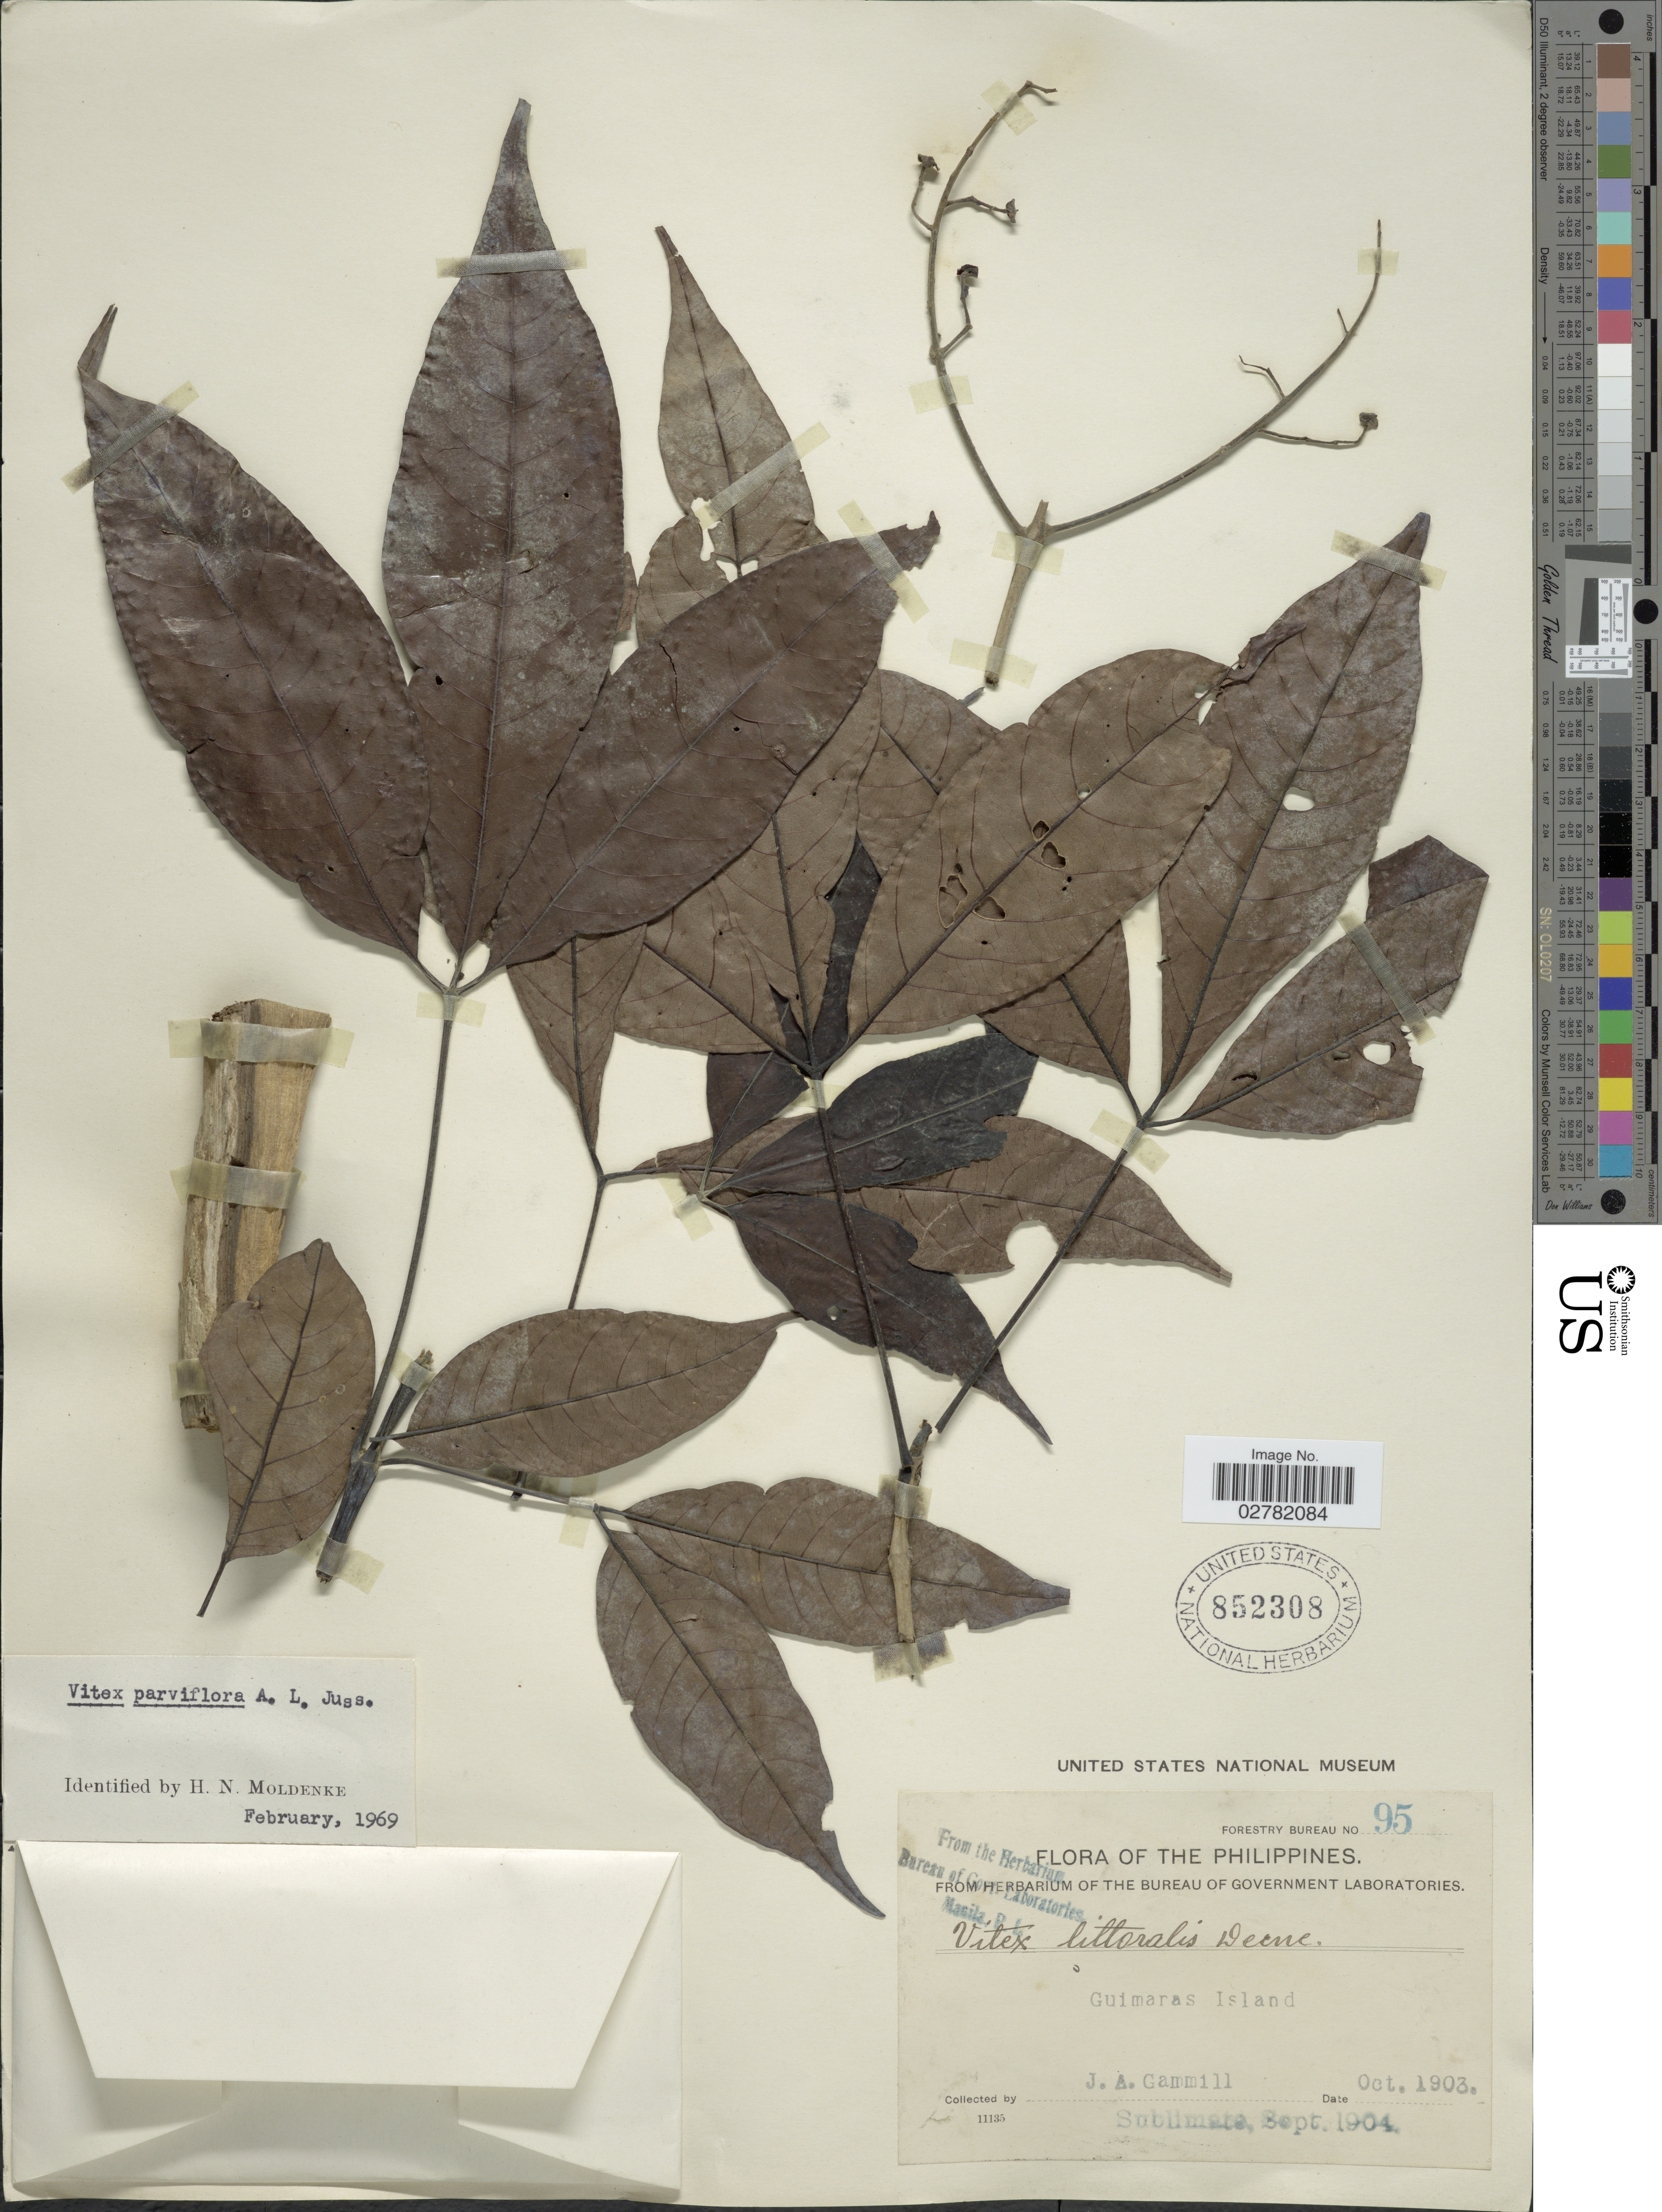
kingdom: Plantae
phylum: Tracheophyta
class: Magnoliopsida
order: Lamiales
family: Lamiaceae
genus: Vitex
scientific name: Vitex parviflora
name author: Juss.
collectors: J. Gammill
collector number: Forestry Bureau 95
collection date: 1903-10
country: Philippines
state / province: Western Visayas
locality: Guimaras Island.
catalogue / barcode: US 852308